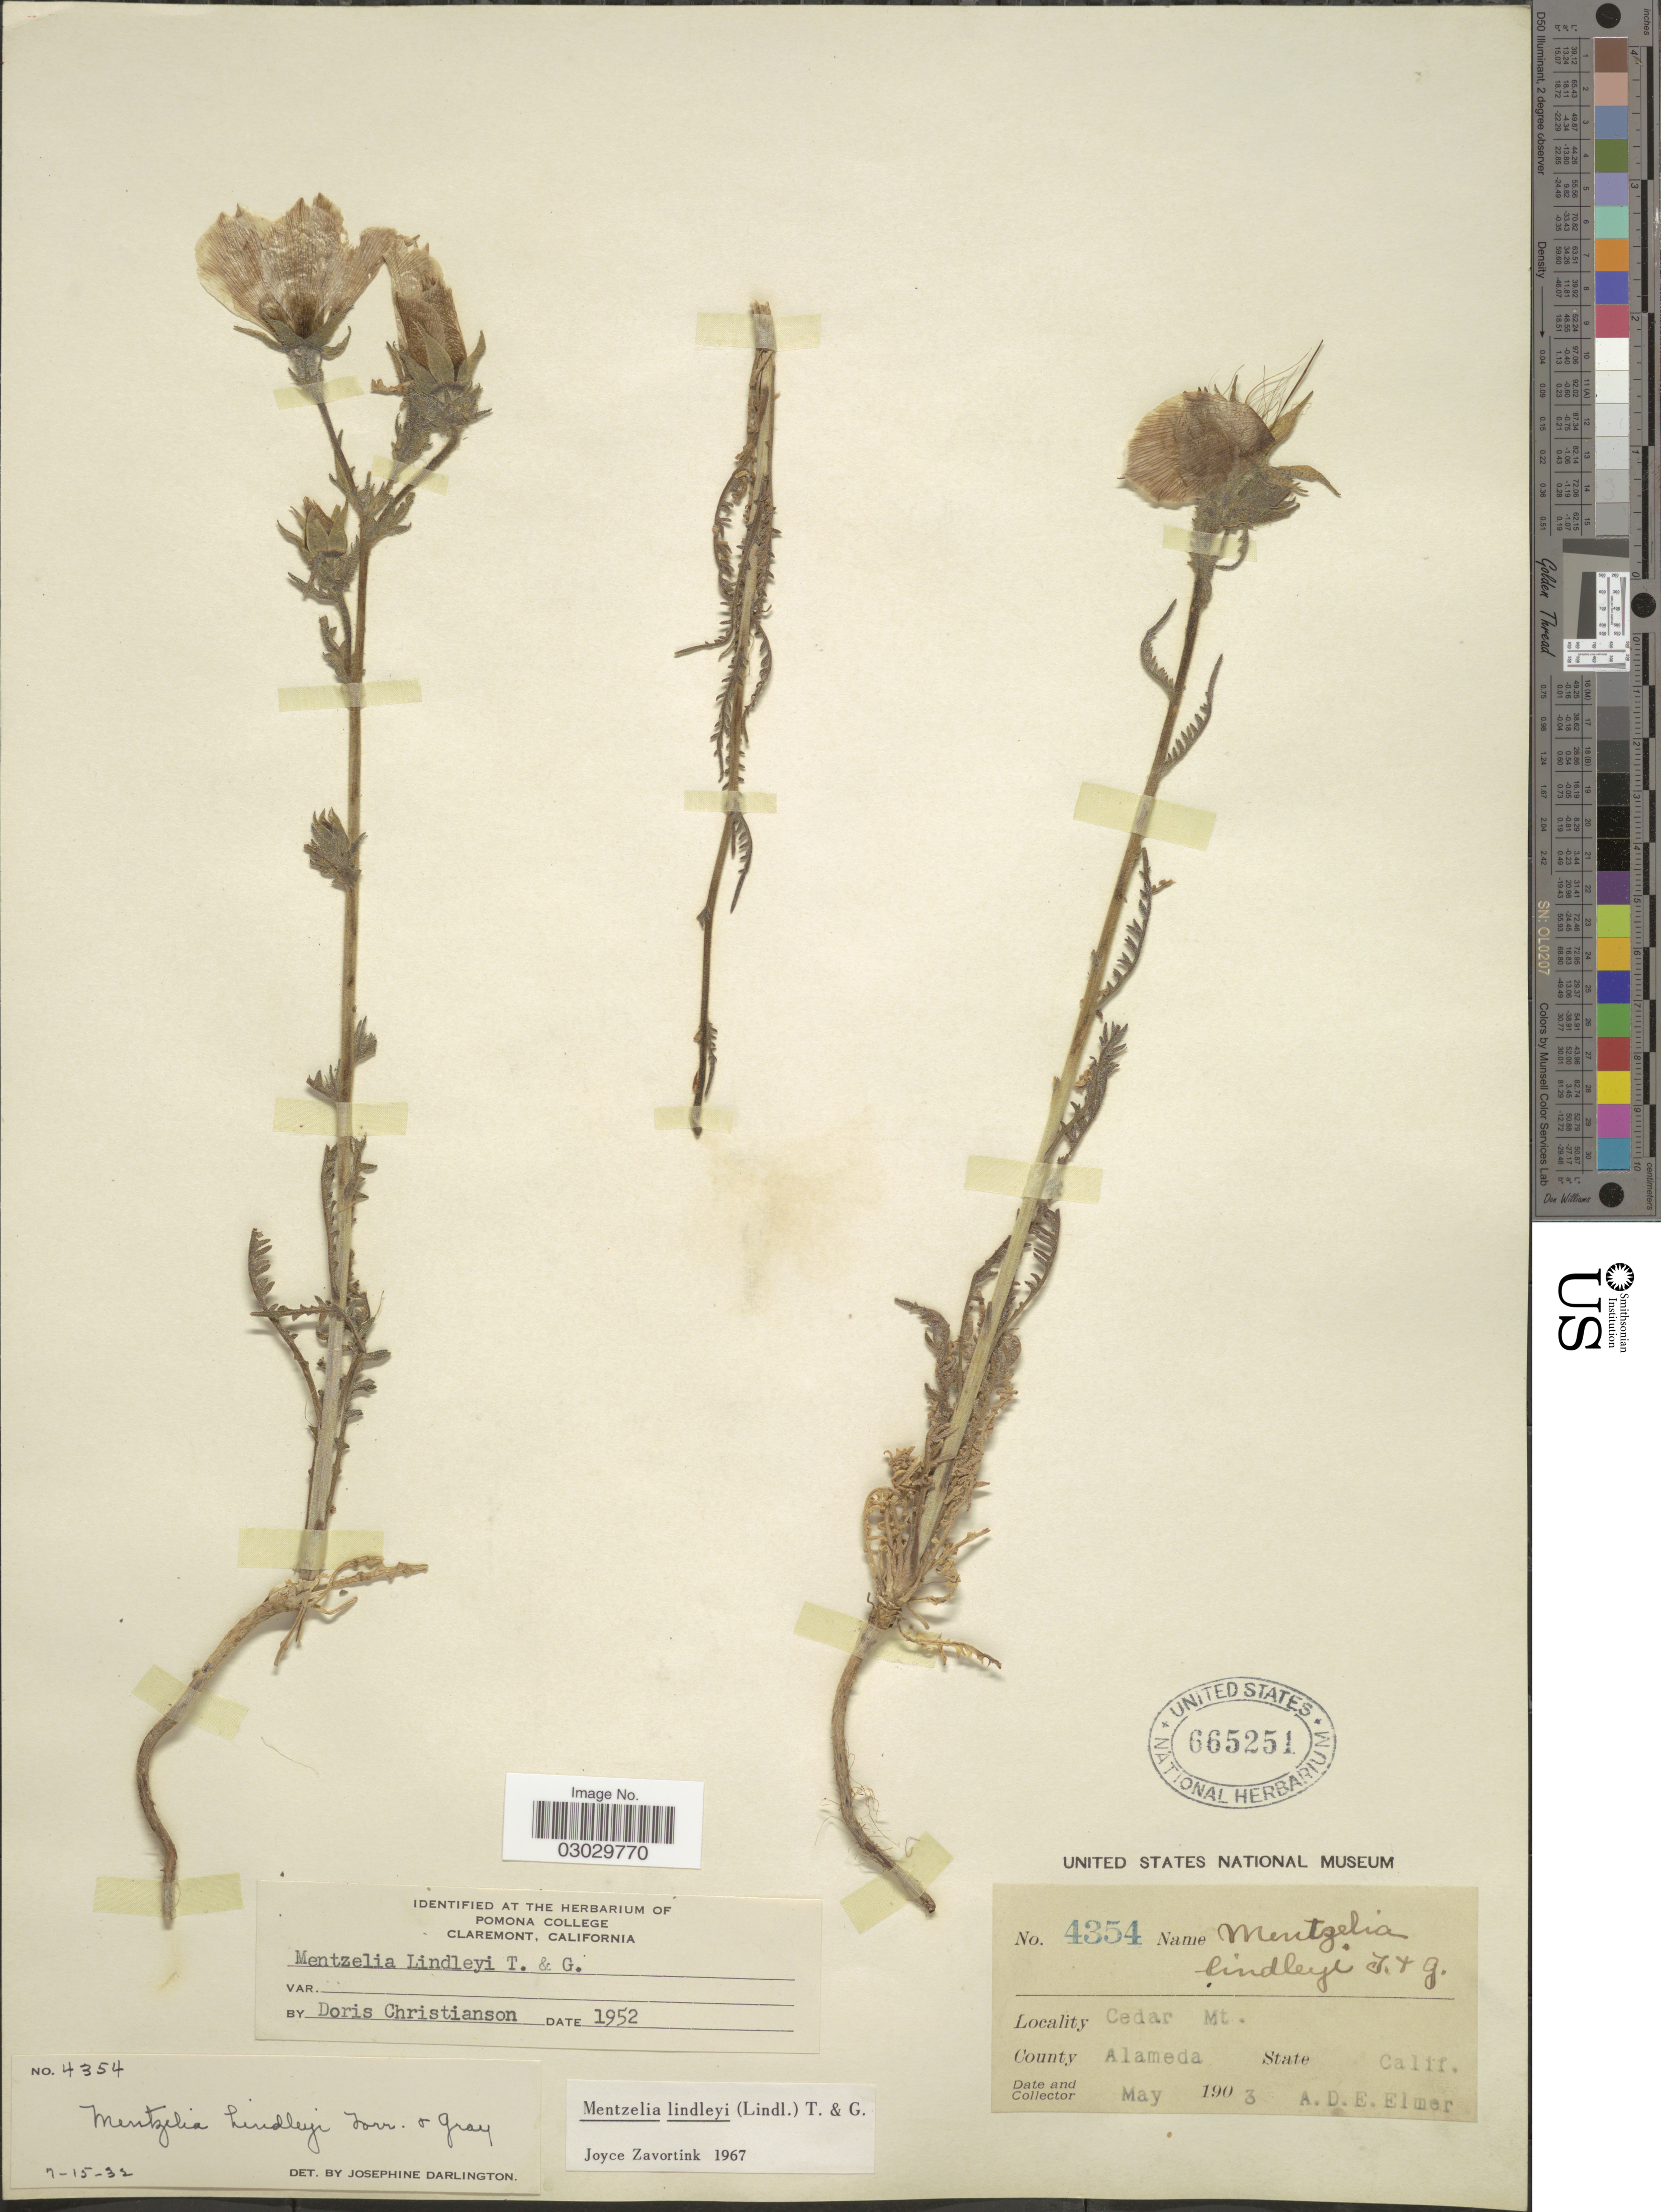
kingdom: Plantae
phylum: Tracheophyta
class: Magnoliopsida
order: Cornales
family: Loasaceae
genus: Mentzelia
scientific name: Mentzelia lindleyi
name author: Torr. & A. Gray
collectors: A. D. E. Elmer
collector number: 4354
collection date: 1903-05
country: United States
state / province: California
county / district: Alameda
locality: Cedar Mt., County Alameda.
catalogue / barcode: US 665251